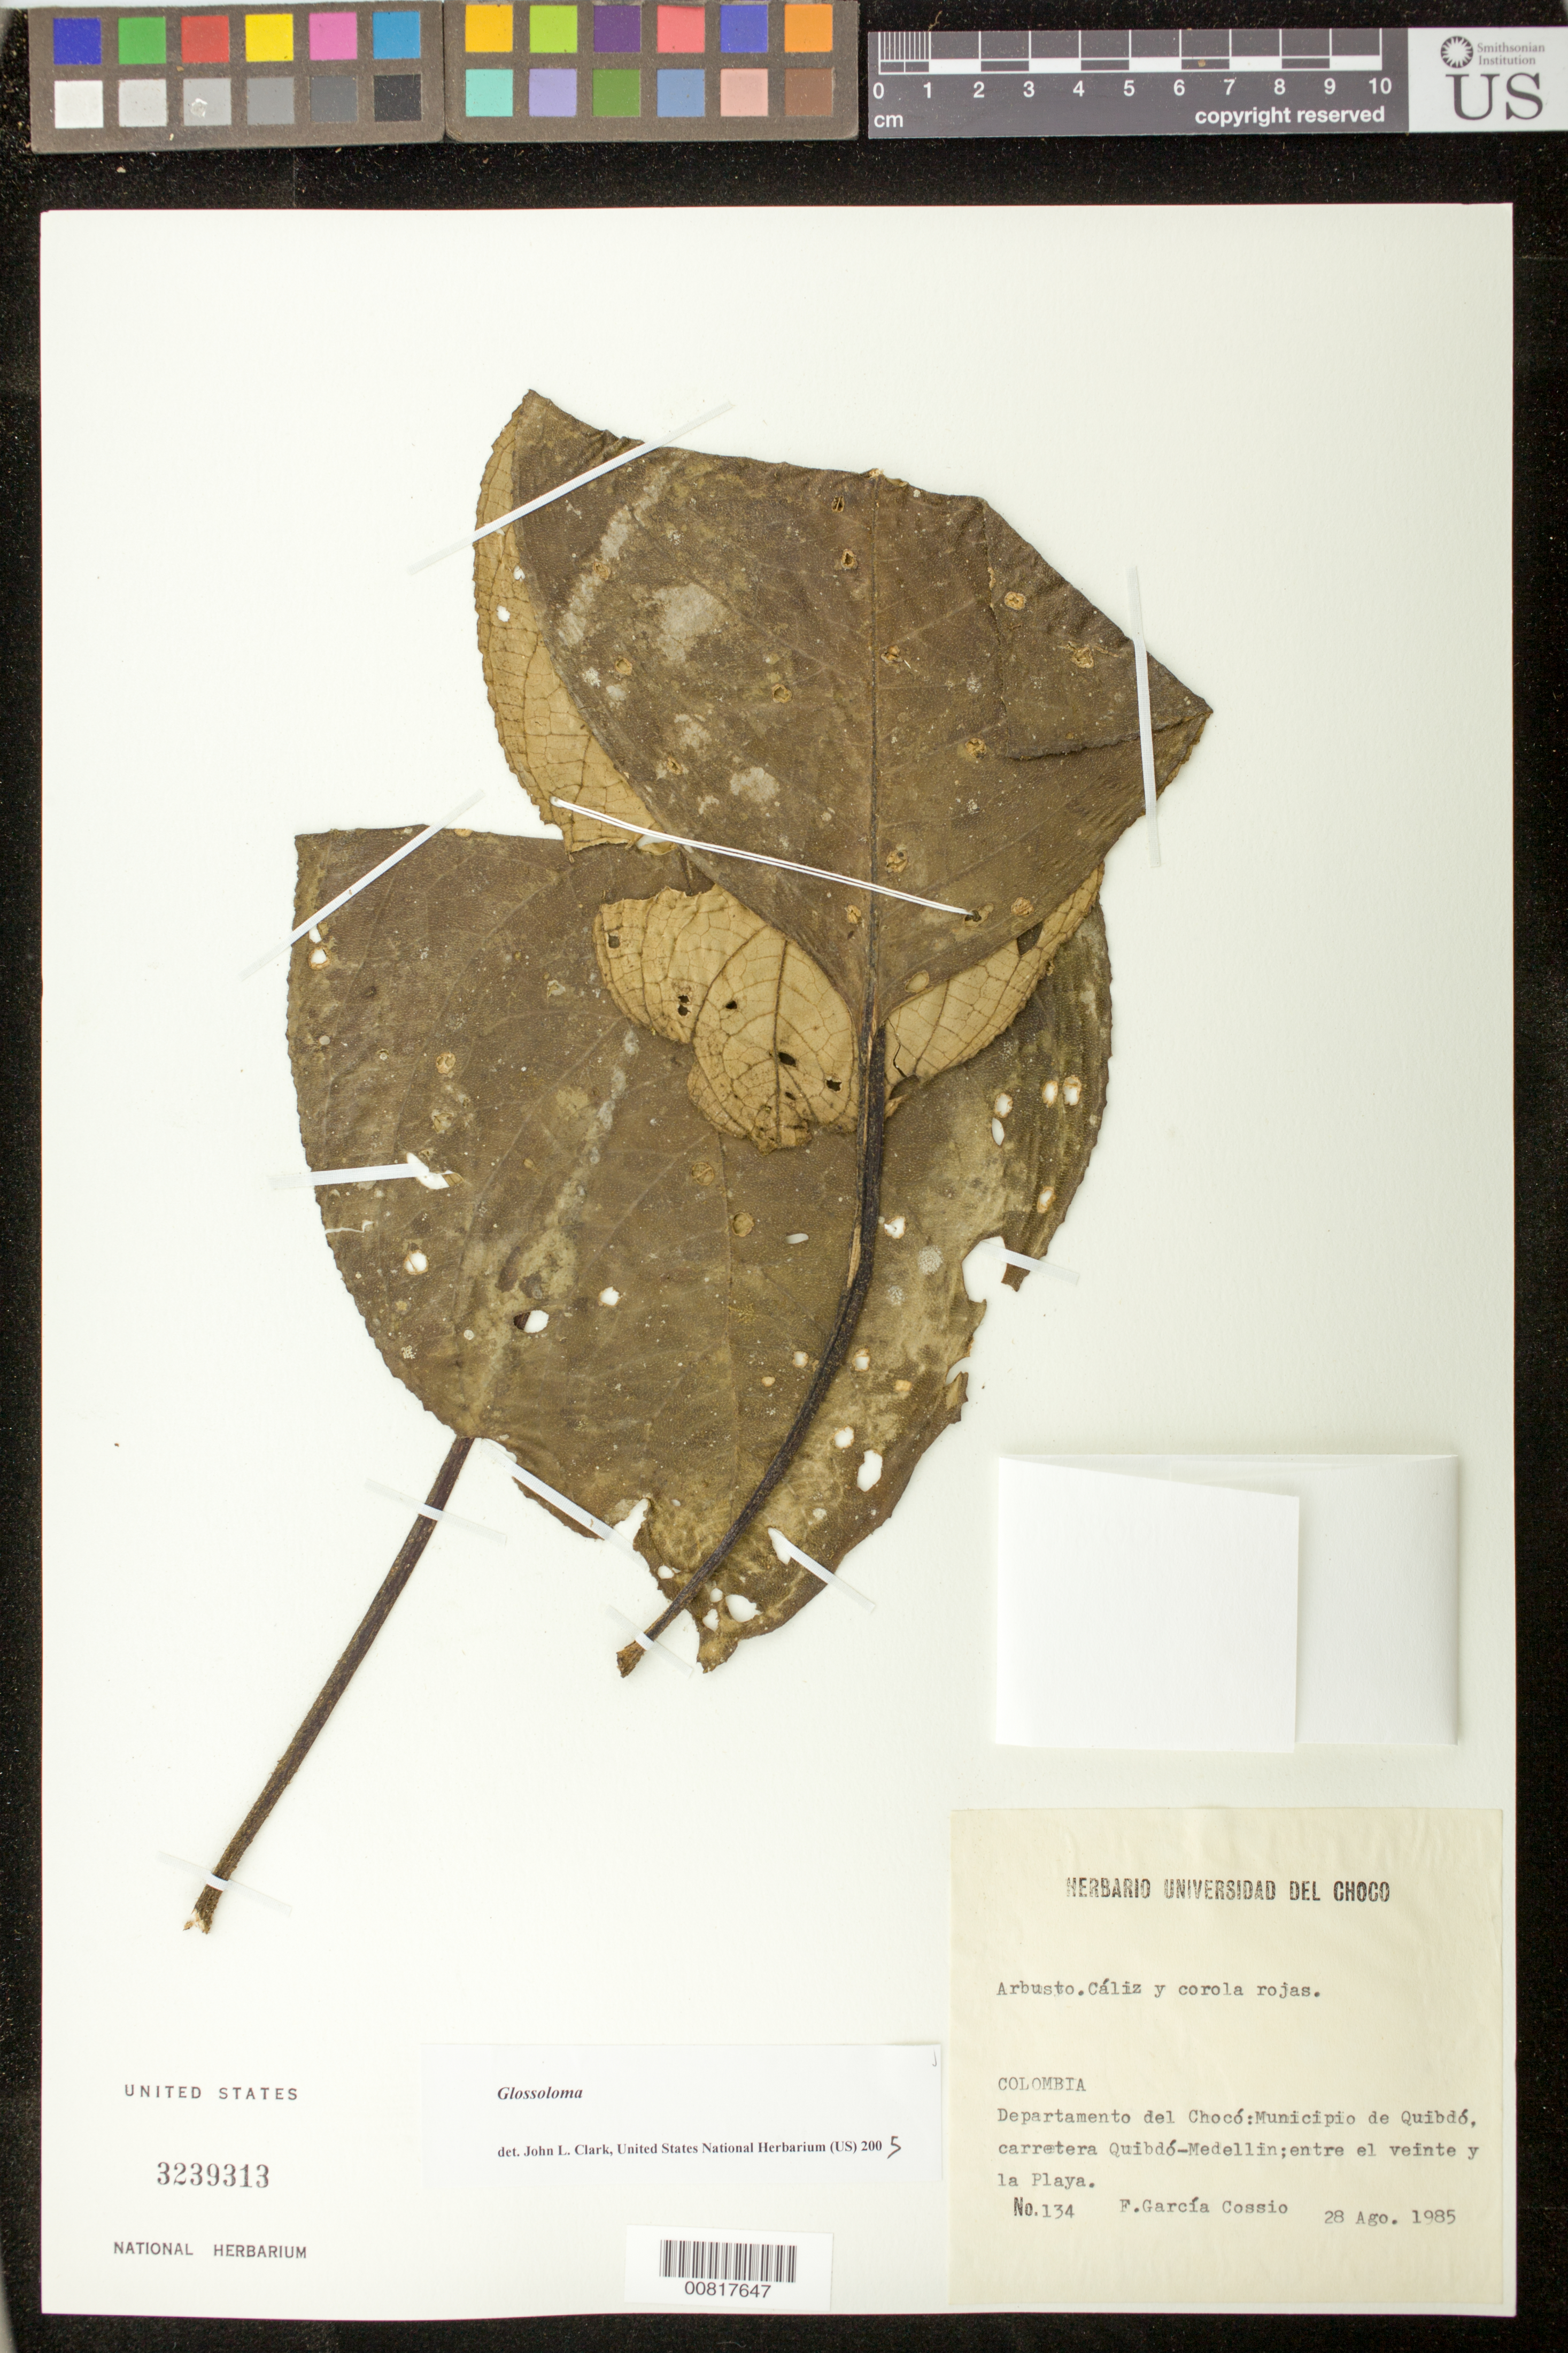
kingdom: Plantae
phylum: Tracheophyta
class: Magnoliopsida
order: Lamiales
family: Gesneriaceae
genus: Glossoloma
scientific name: Glossoloma sp.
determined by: Clark, J. L., (SEL), The Marie Selby Botanical Garden (UNITED STATES)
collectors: F. García C.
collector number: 134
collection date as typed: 28 Aug 1985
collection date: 1985-08-28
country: Colombia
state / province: Chocó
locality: Municipio de Quibdó; carretera Quibdó-Medellin; entre el Veinte y La Playa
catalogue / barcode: US 3239313